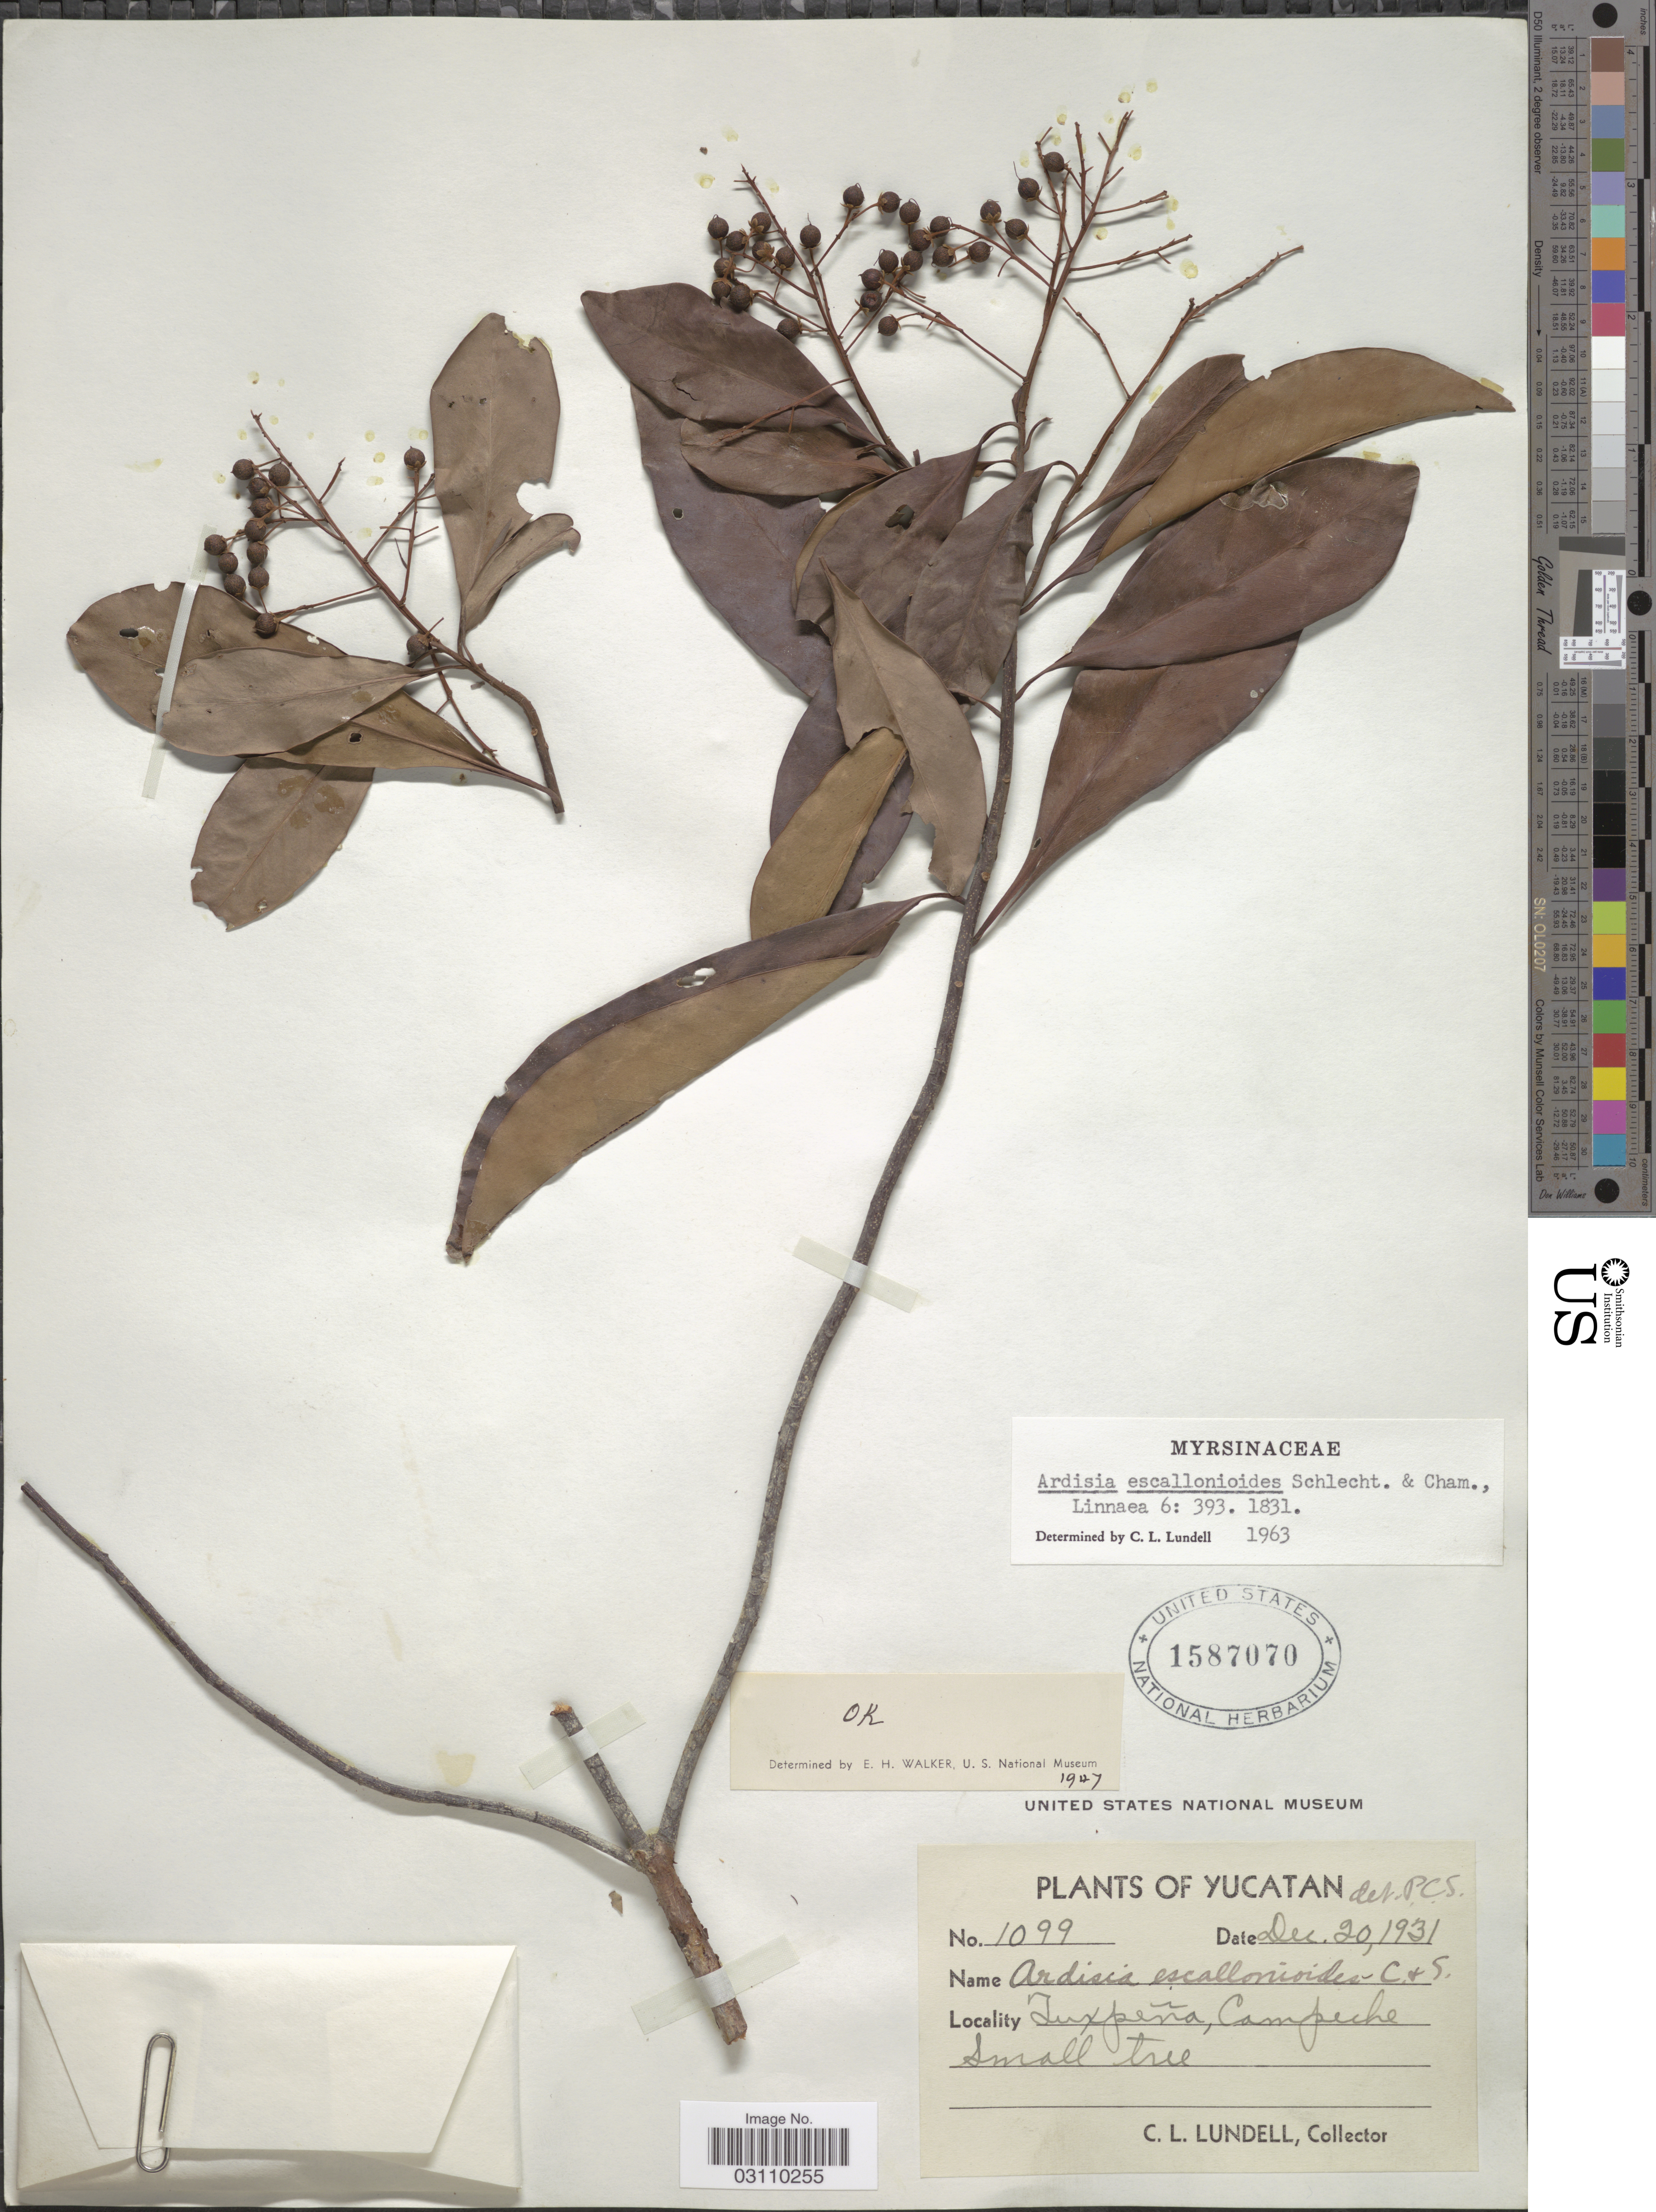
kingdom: Plantae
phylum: Tracheophyta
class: Magnoliopsida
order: Ericales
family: Primulaceae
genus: Ardisia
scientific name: Ardisia escallonioides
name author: Schltdl. & Cham.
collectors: C. L. Lundell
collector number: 1099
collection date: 1931-12-20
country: Mexico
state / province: Yucatán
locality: Tuxpeña, Campeche.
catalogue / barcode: US 1587070